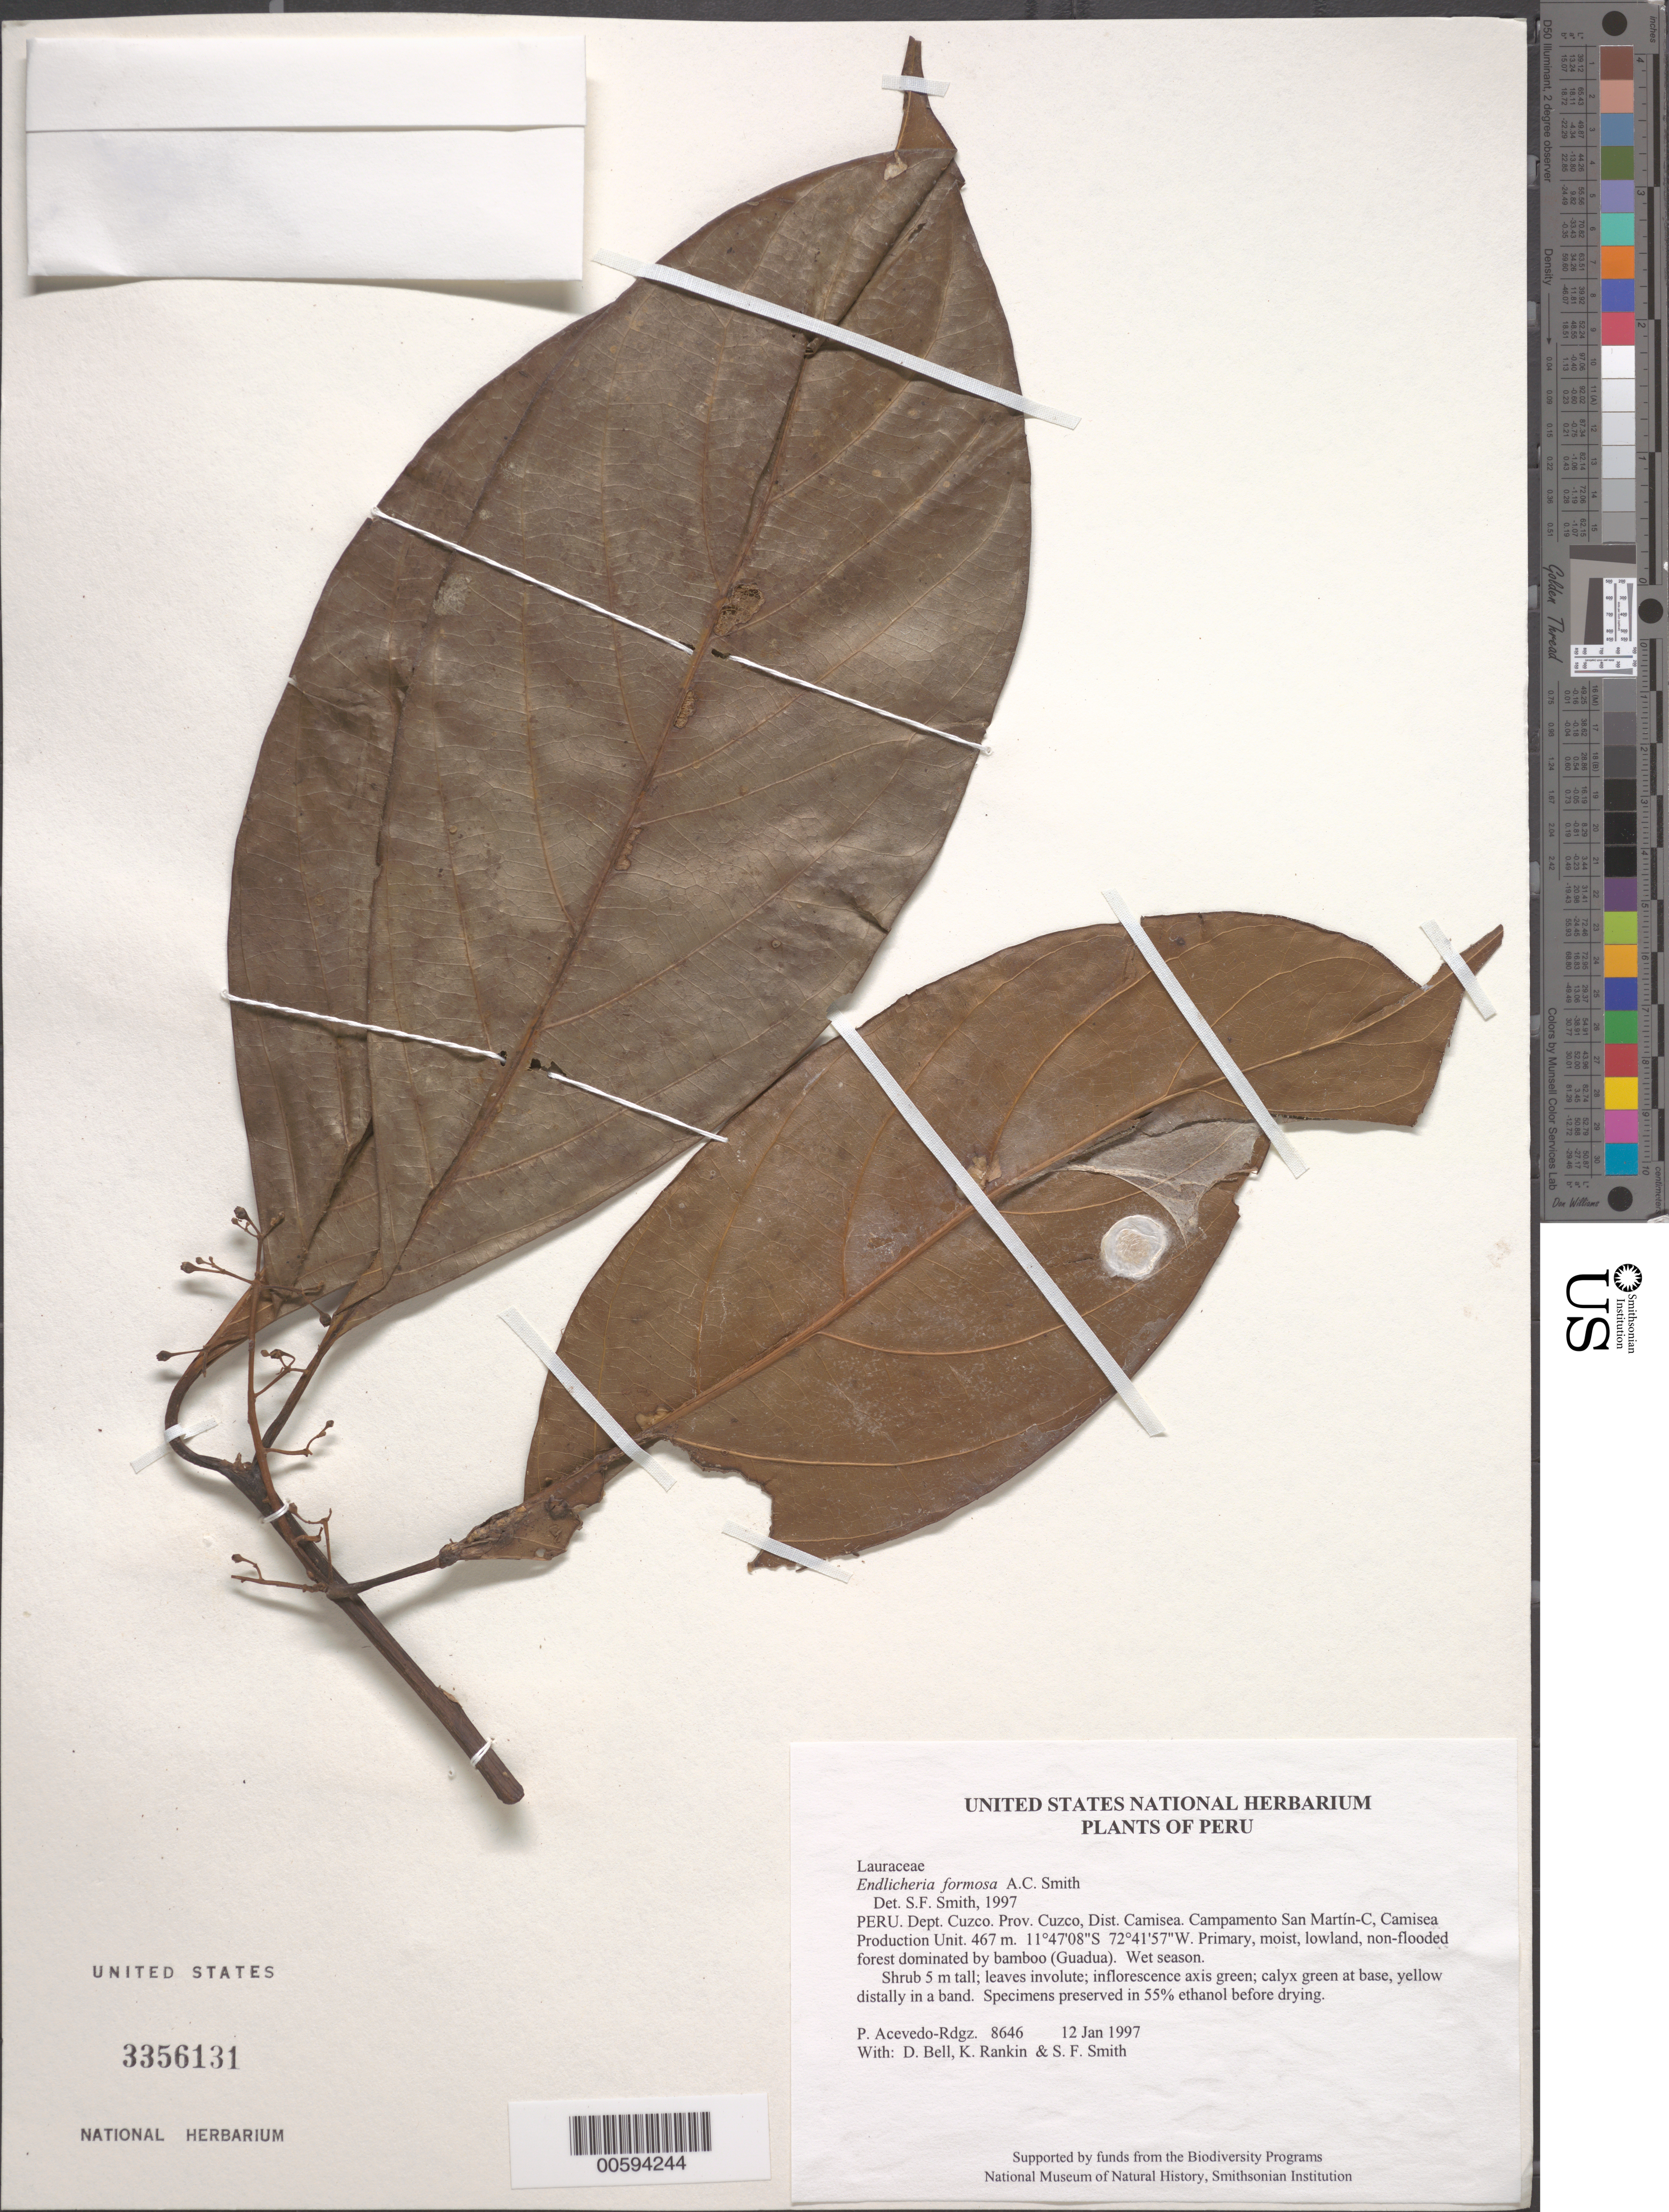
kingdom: Plantae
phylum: Tracheophyta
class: Magnoliopsida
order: Laurales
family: Lauraceae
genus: Endlicheria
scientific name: Endlicheria formosa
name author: A.C. Sm.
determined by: Smith, Stephen F., (US), NMNH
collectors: P. Acevedo-Rodr., D. A. Bell, K. B. Rankin & S.F. Smith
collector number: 8646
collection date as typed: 12 Jan 1997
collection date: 1997-01-12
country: Peru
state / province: Cusco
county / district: Cusco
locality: Districto Camisea, Campamento San Martín-C, Camisea Production Unit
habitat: Primary, moist, lowland, non-flooded forest dominated by bamboo (Guadua). Wet season.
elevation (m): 467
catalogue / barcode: US 3356131